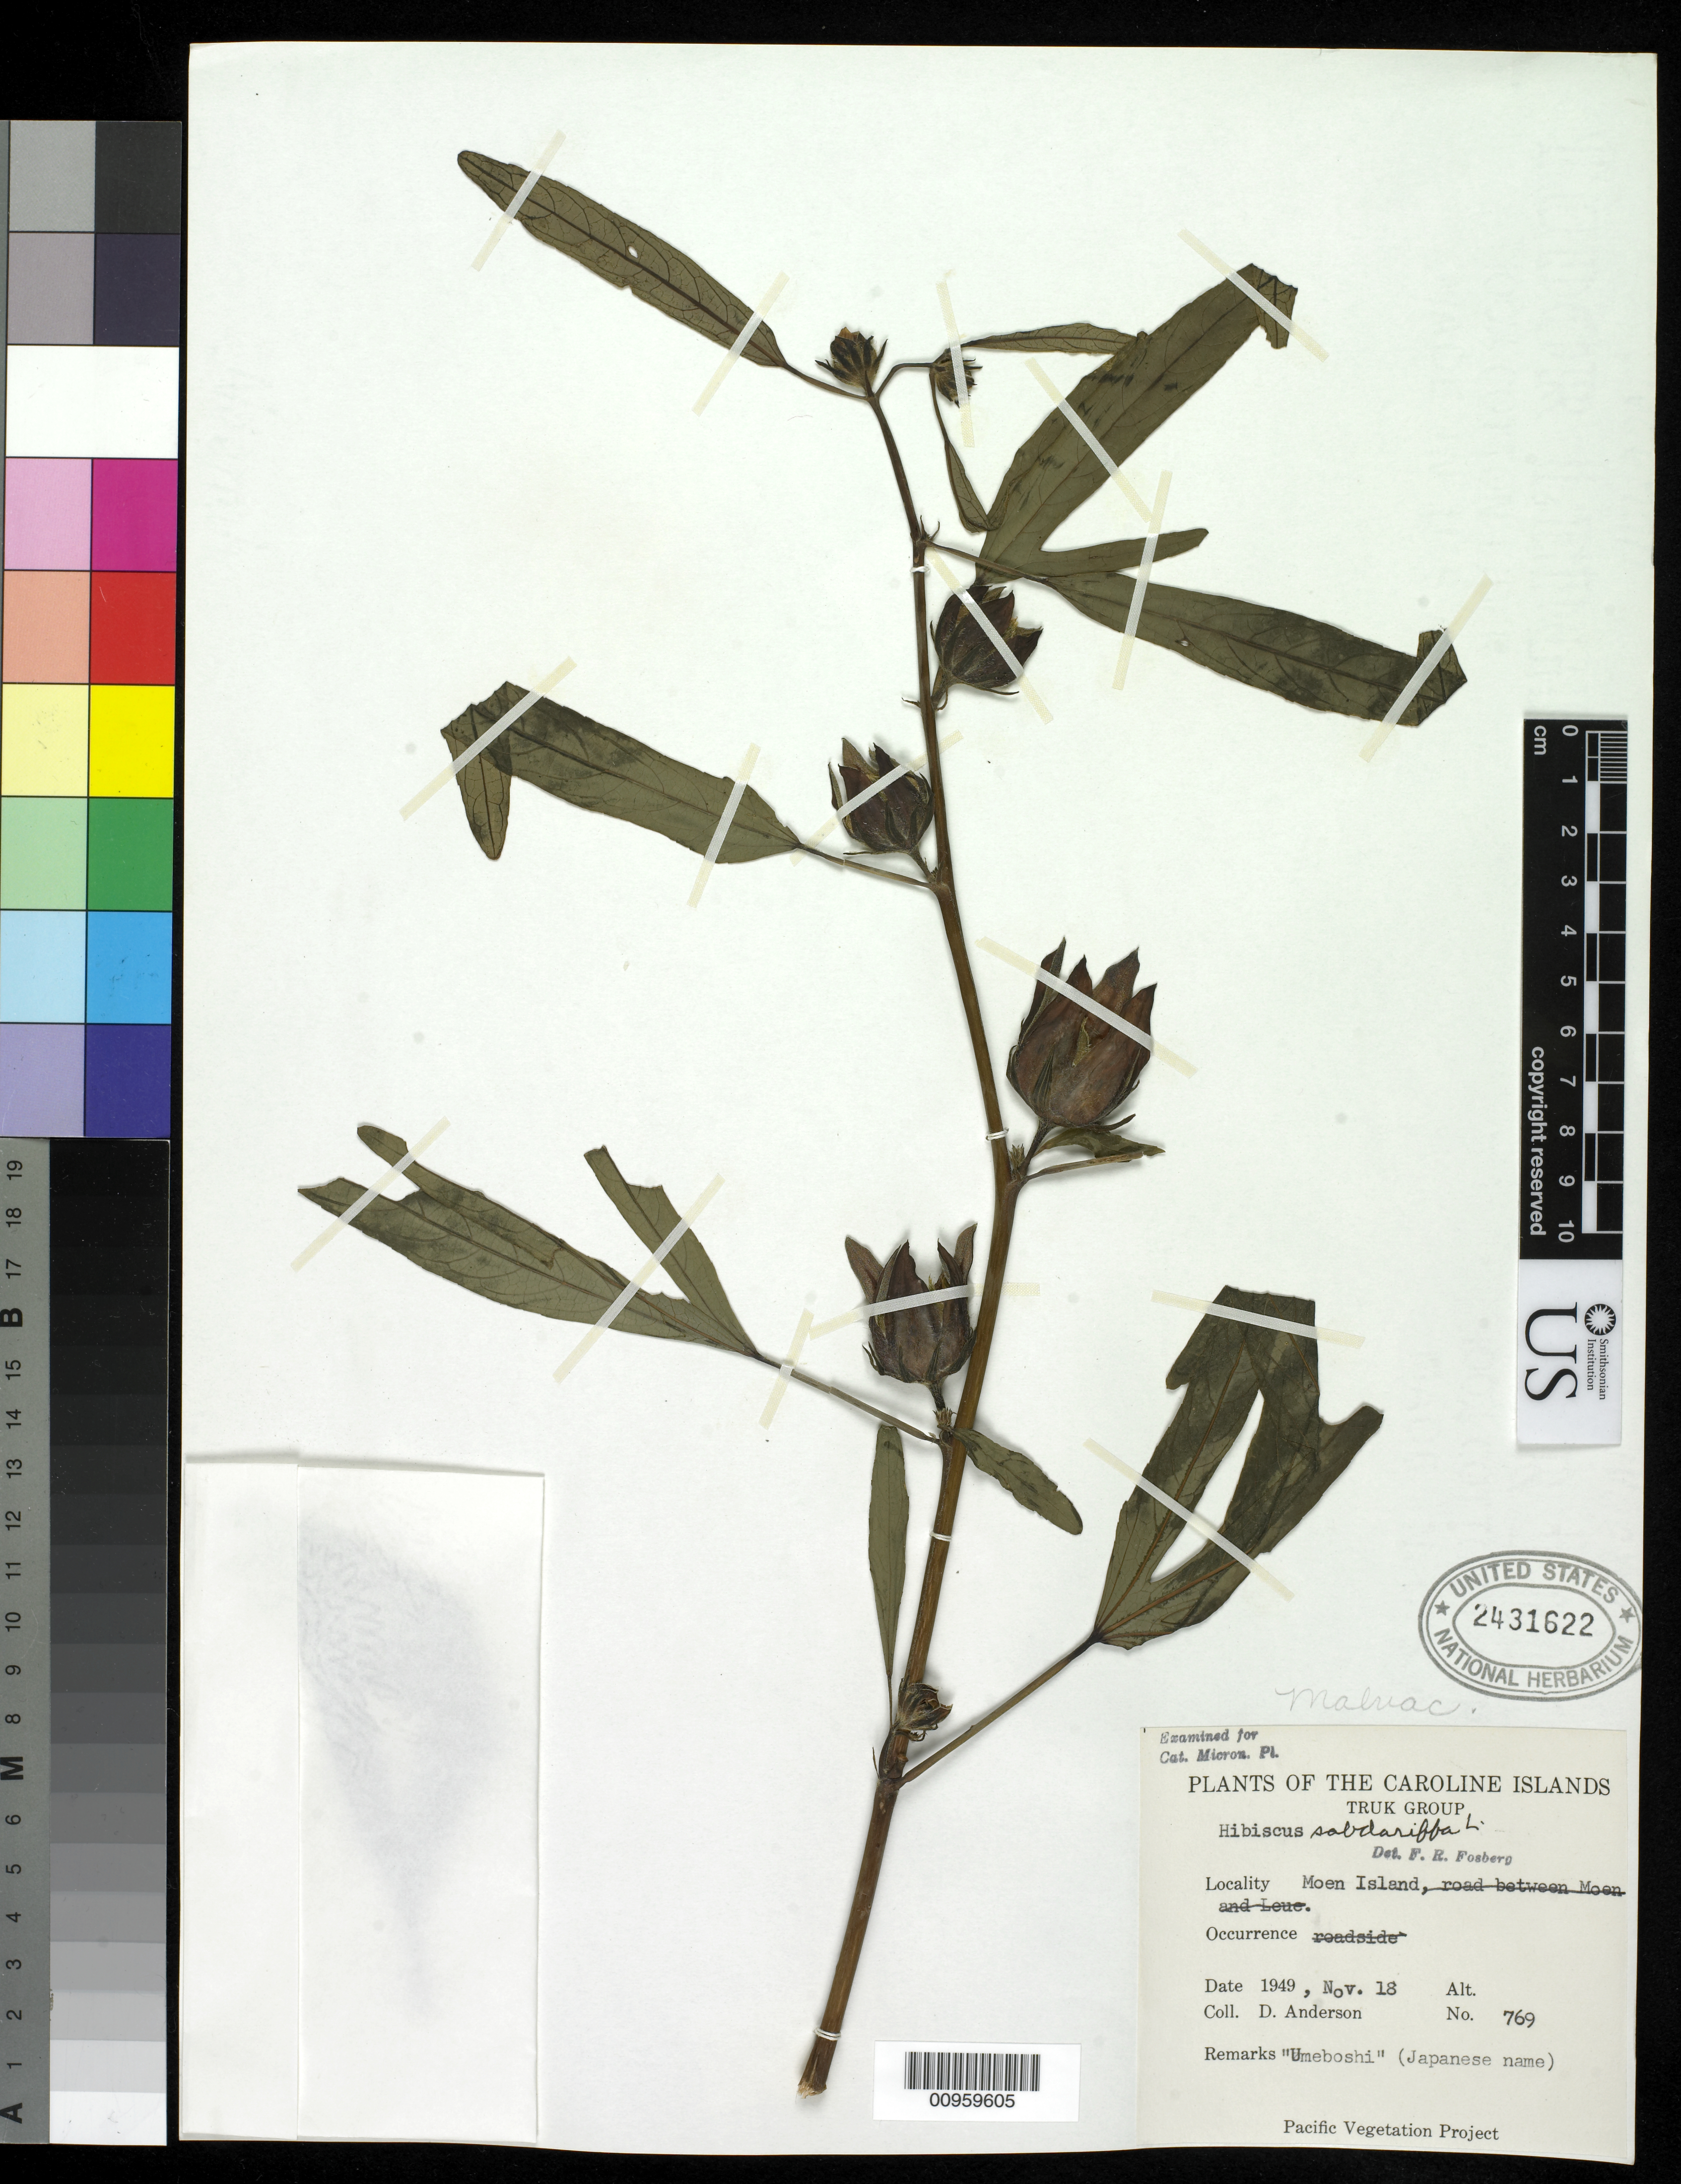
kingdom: Plantae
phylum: Tracheophyta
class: Magnoliopsida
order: Malvales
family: Malvaceae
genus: Sabdariffa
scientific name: Sabdariffa gossypiifolia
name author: (Mill.) M.M. Hanes & R.L. Barrett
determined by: Wagner, W. L., (BOT), Smithsonian Institution - National Museum of Natural History (UNITED STATES)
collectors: D. Anderson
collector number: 769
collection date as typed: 18 Nov 1949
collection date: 1949-11-18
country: Micronesia, Federated States of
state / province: Truk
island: Moen [Wono]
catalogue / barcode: US 2431622